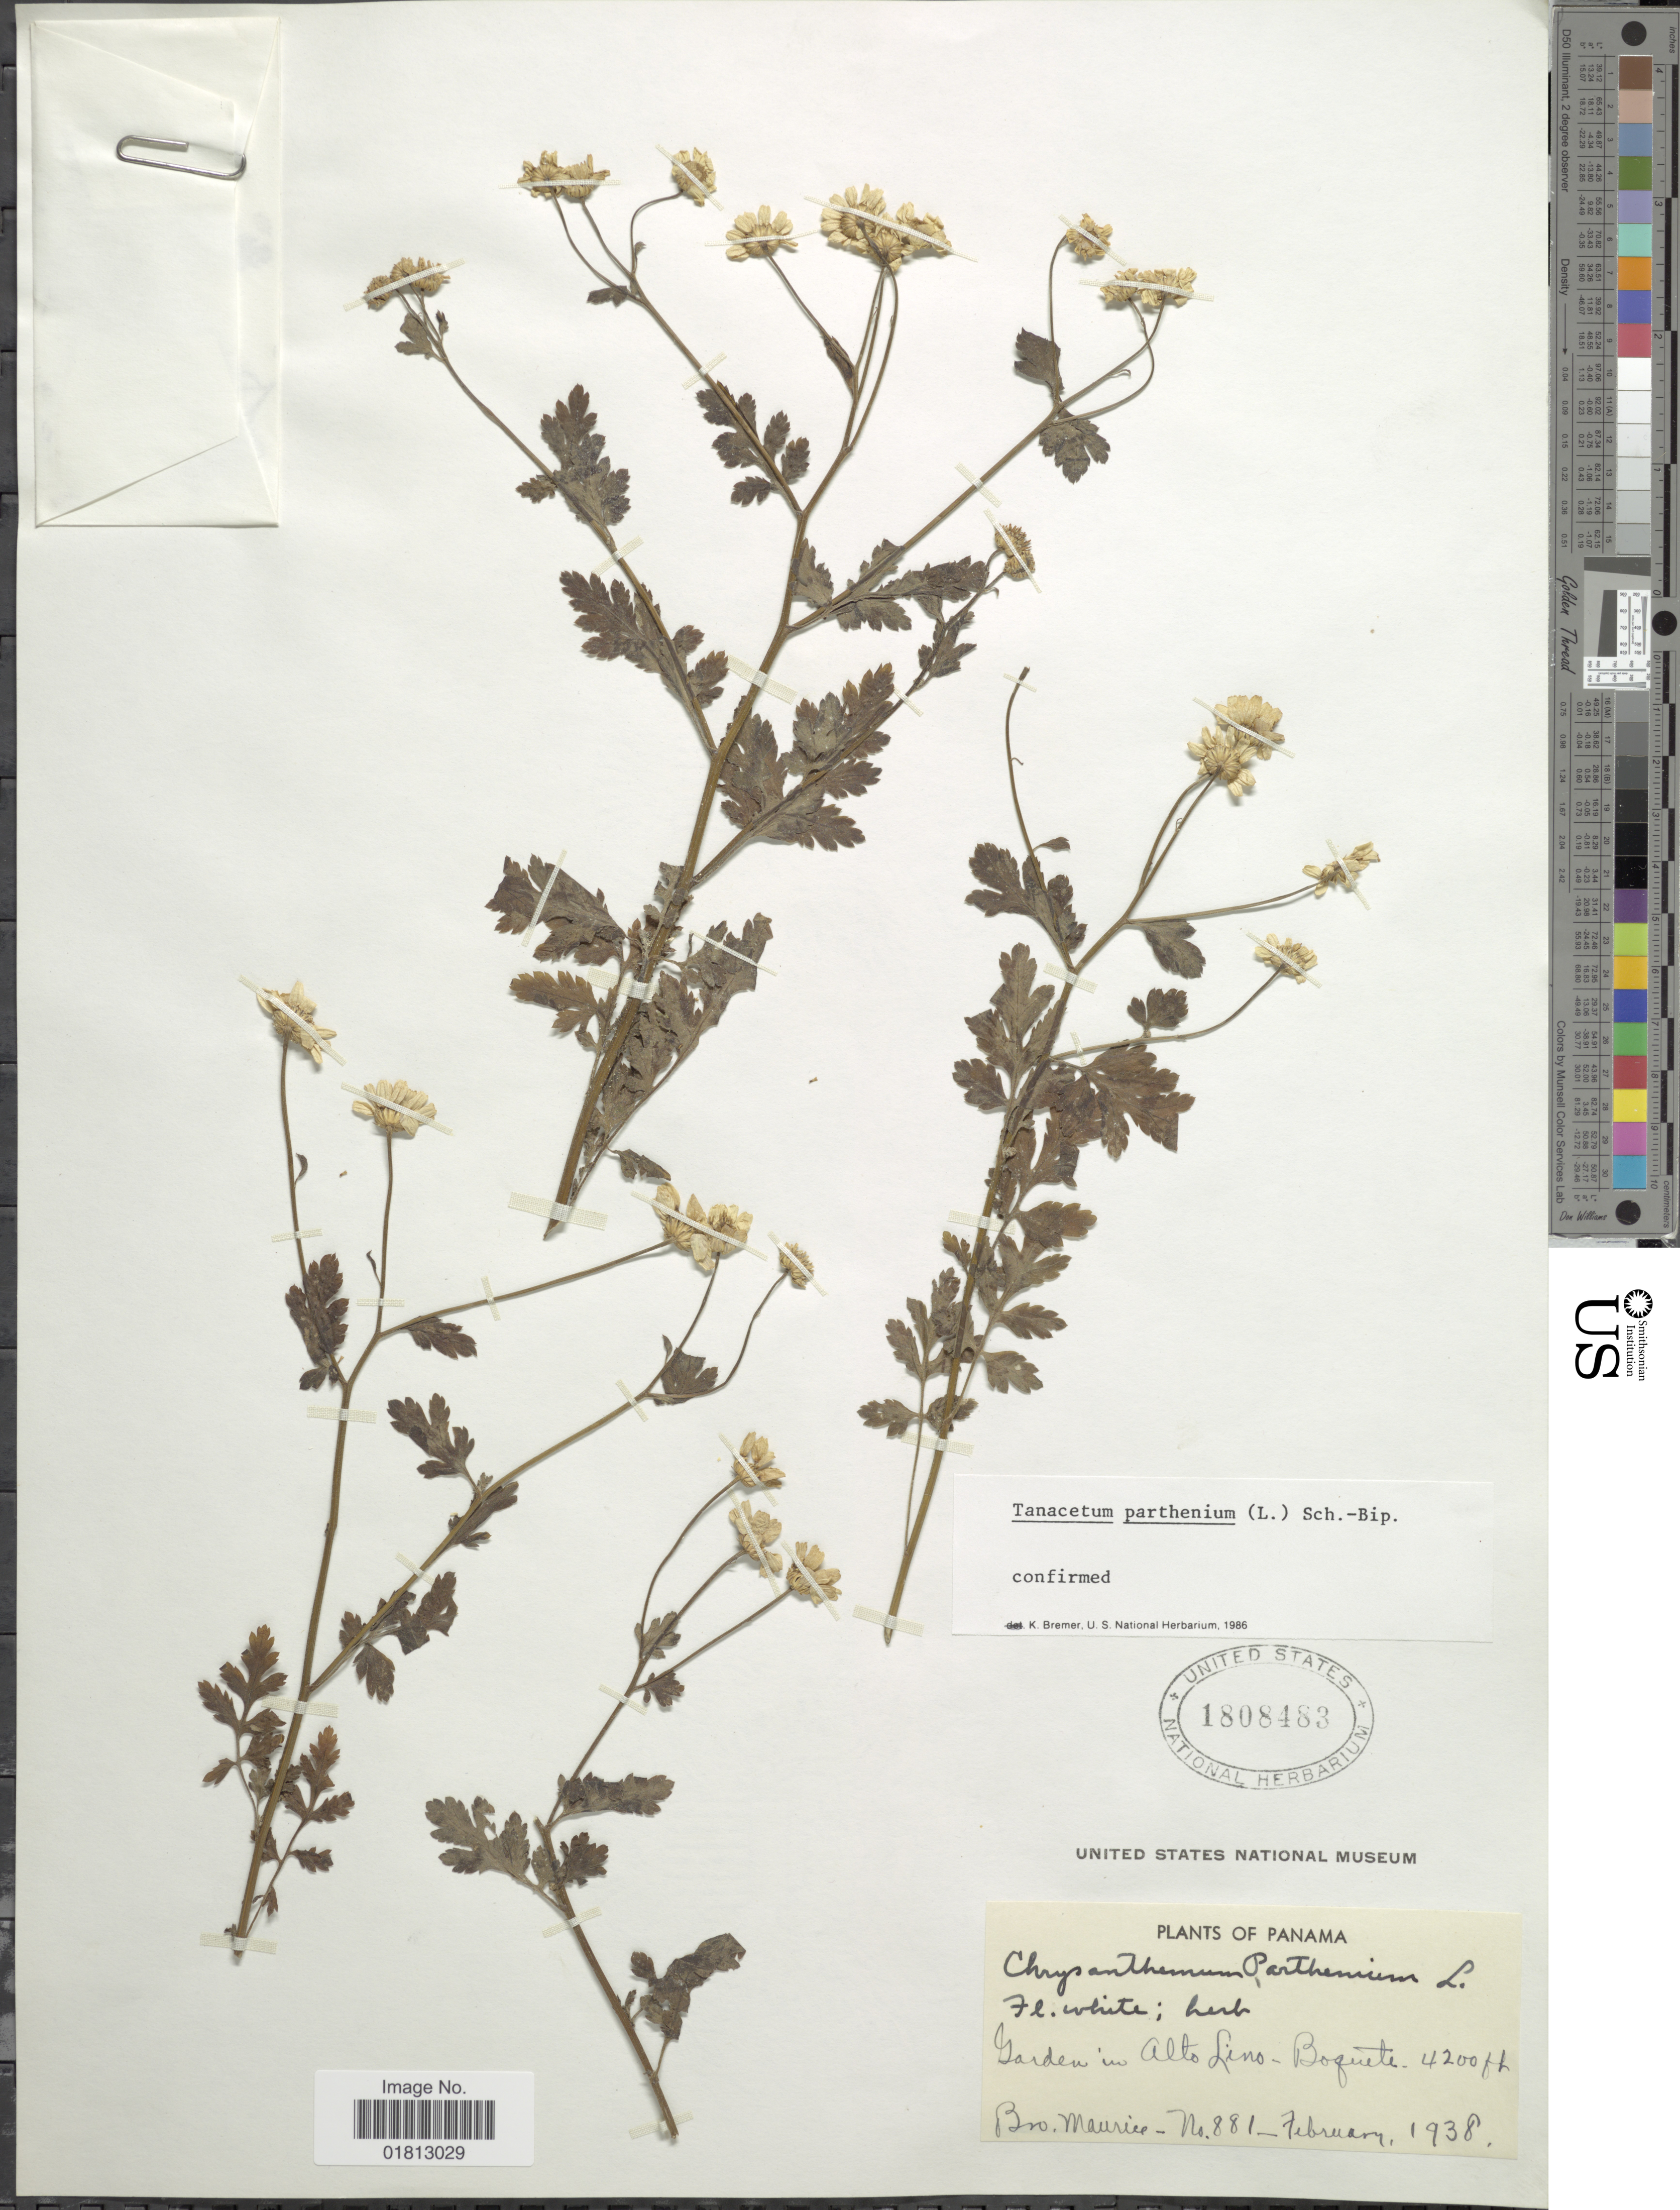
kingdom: Plantae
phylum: Tracheophyta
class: Magnoliopsida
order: Asterales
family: Asteraceae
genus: Tanacetum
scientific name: Tanacetum parthenium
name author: (L.) Sch. Bip.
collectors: B. Maurice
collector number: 881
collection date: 1938-02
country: Panama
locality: Garden in Alto Lino, Boquete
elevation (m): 1280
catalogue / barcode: US 1808483